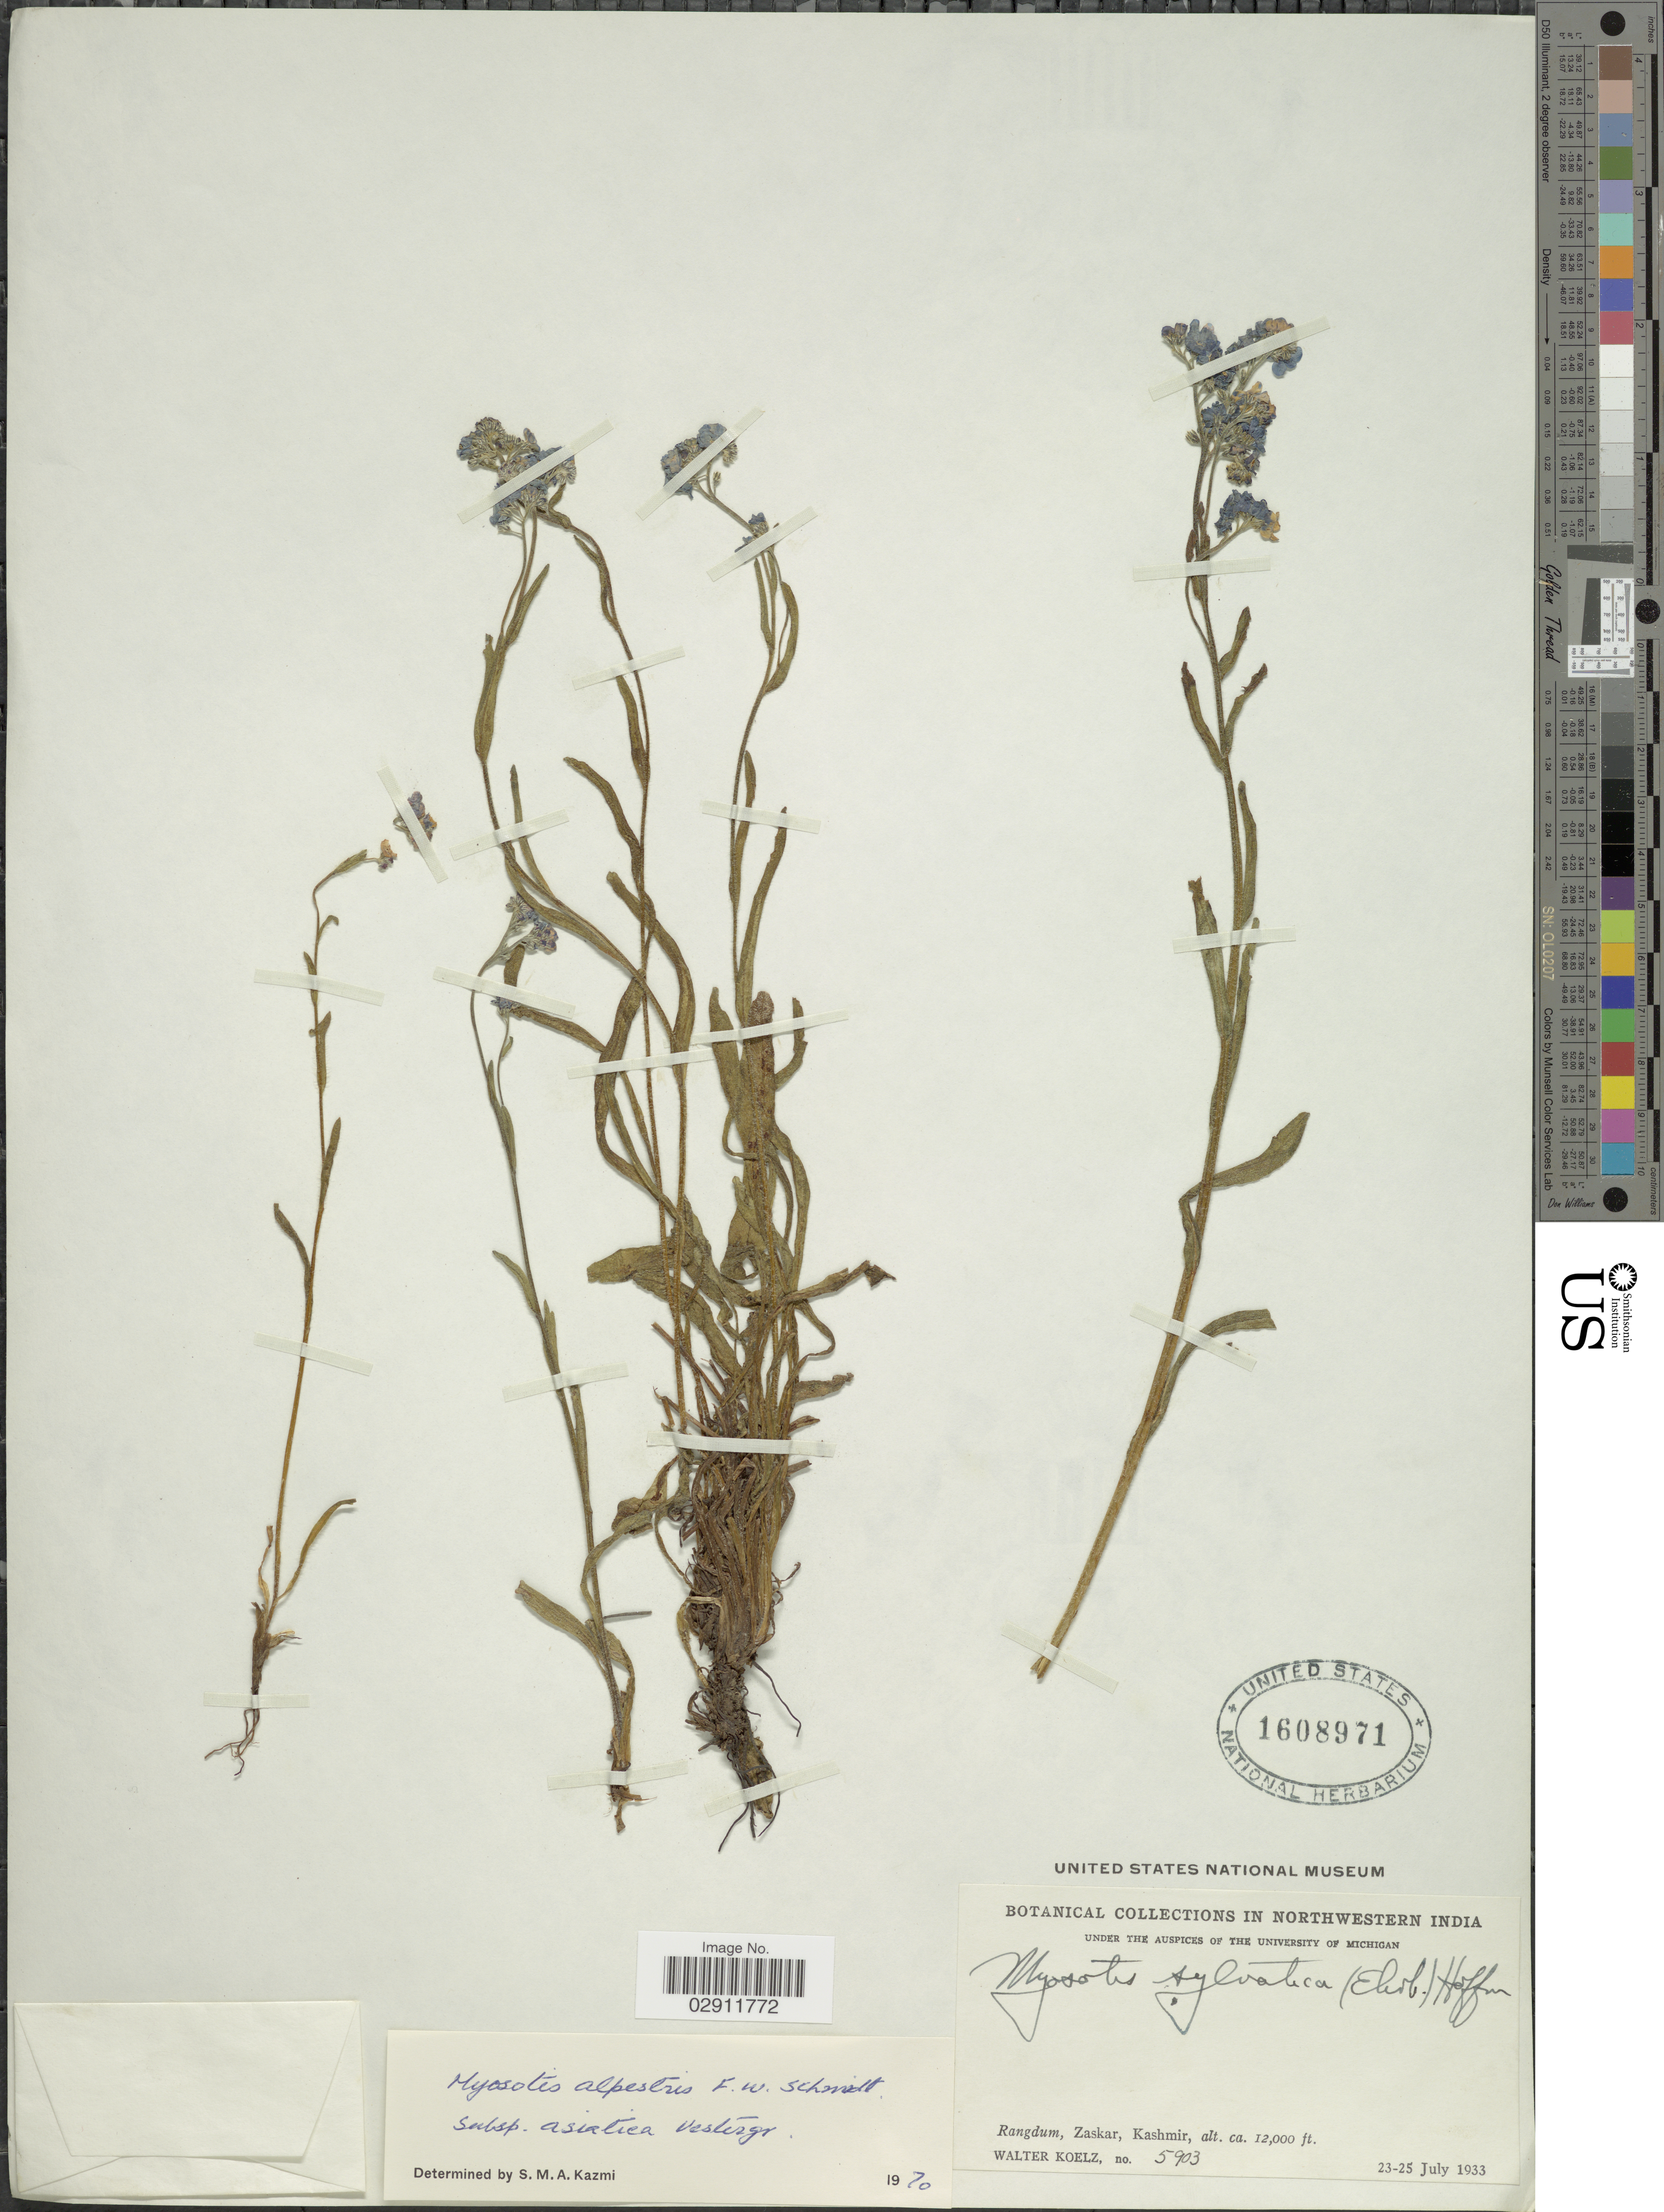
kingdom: Plantae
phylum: Tracheophyta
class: Magnoliopsida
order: Boraginales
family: Boraginaceae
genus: Myosotis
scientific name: Myosotis alpestris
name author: F.W. Schmidt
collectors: W. N. Koelz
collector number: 5903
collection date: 1933-07-23/1933-07-25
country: India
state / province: Jammu and Kashmir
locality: Northwestern India. Rangdum, Zaskar.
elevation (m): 3658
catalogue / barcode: US 1608971